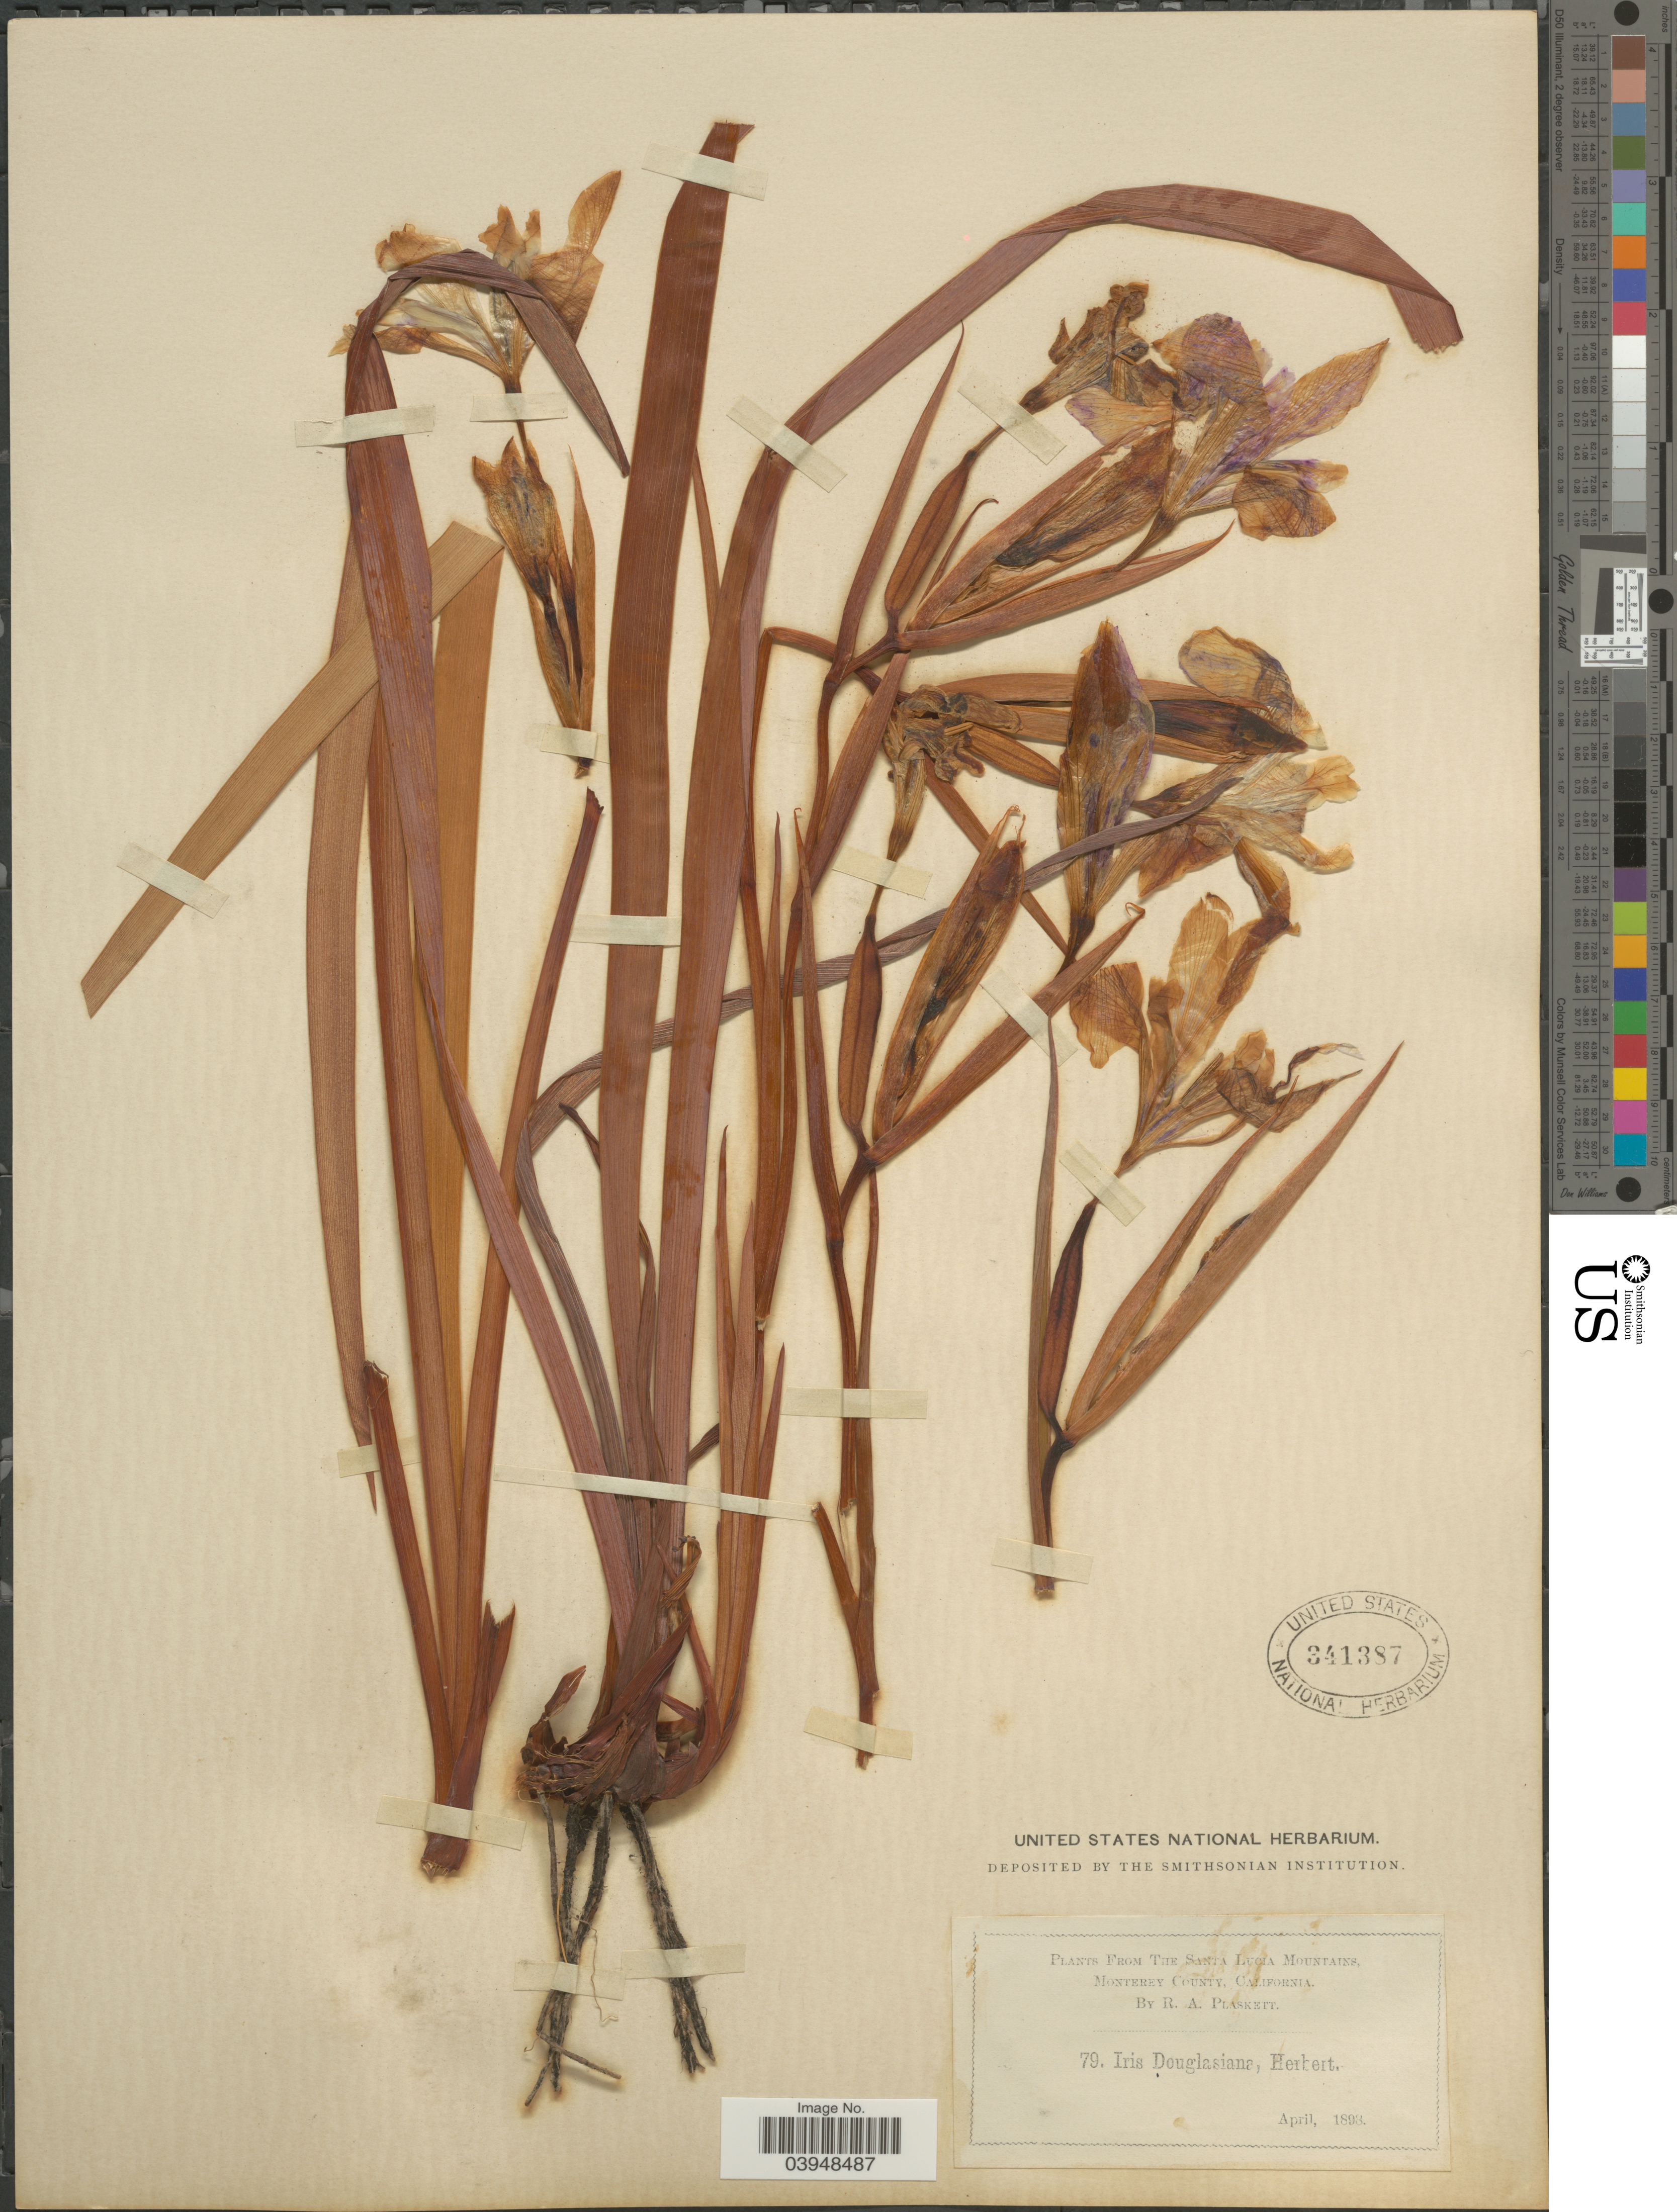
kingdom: Plantae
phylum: Tracheophyta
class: Liliopsida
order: Asparagales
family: Iridaceae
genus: Iris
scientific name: Iris douglasiana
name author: Herb.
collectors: R. Plaskett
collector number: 79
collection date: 1893-04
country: United States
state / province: California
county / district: Monterey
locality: Santa Lucia Mountains, Monterey County.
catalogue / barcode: US 341387